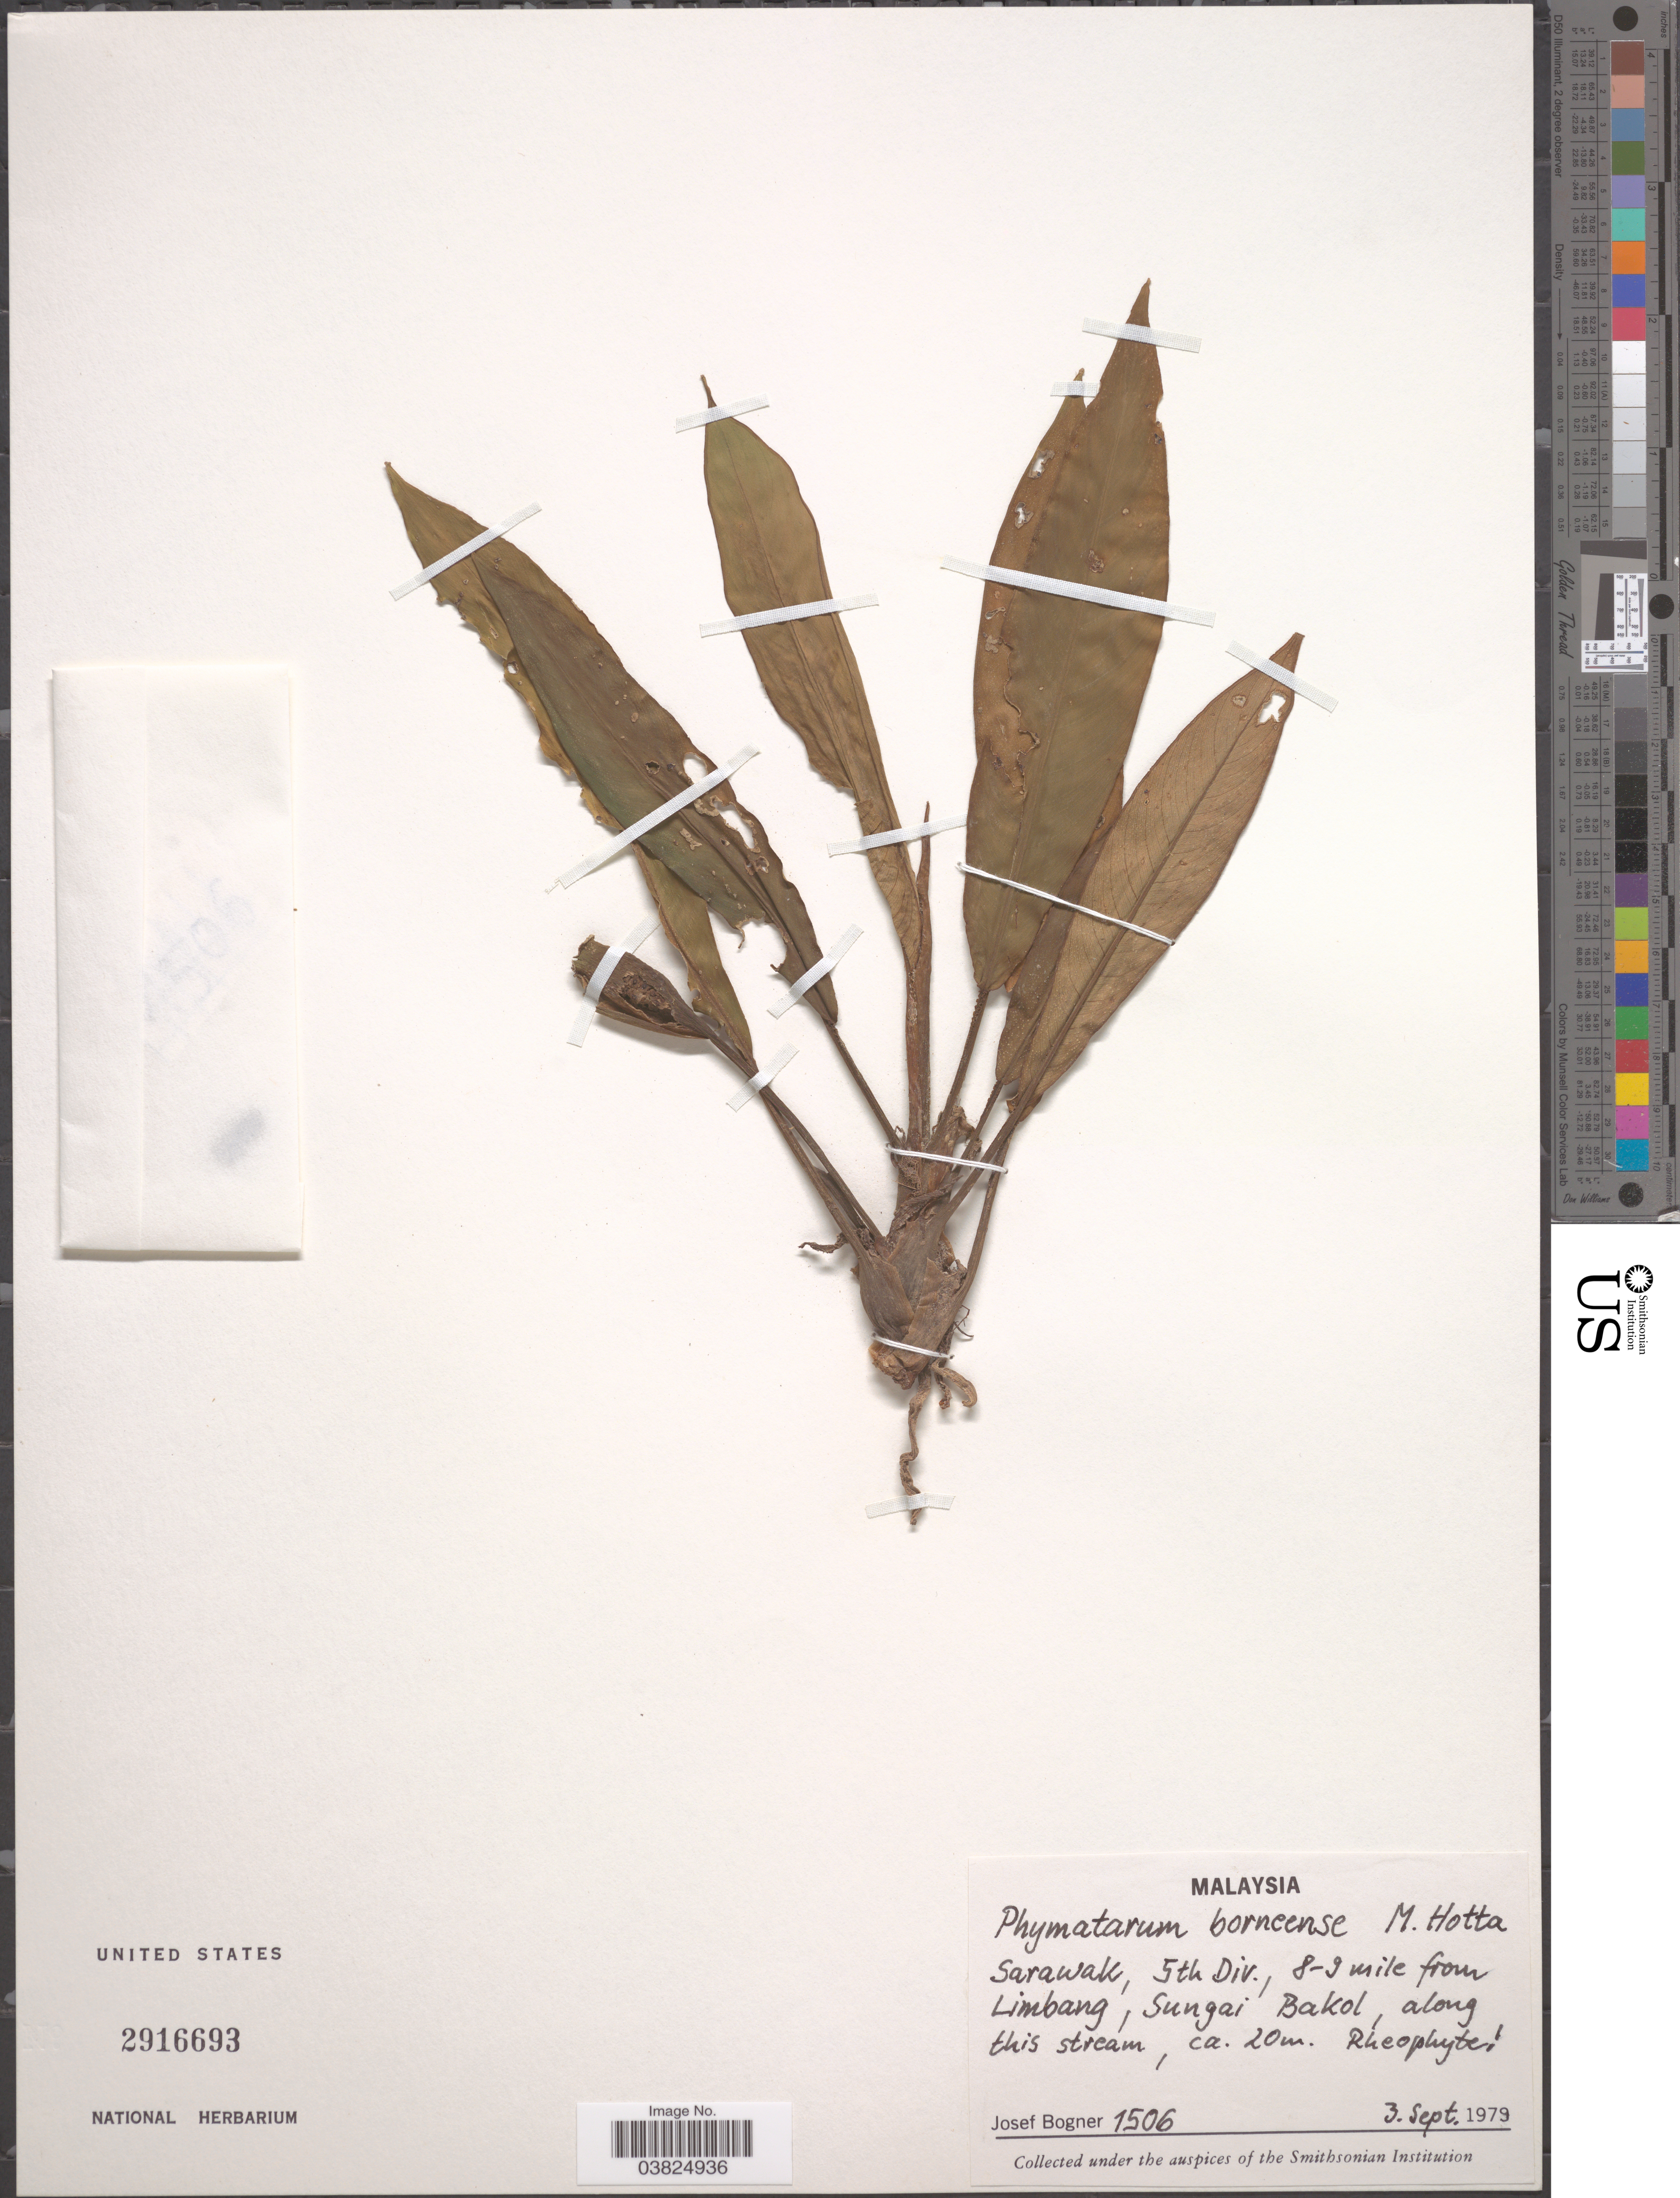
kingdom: Plantae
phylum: Tracheophyta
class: Liliopsida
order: Alismatales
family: Araceae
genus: Phymatarum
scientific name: Phymatarum borneense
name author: M. Hotta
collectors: J. Bogner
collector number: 1506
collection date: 1979-09-03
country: Malaysia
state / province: Sarawak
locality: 5th Div., 8-9 mele from Limbang, Sungai Bakol, along this stream. Rheophyte [illegible text]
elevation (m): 20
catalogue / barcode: US 2916693